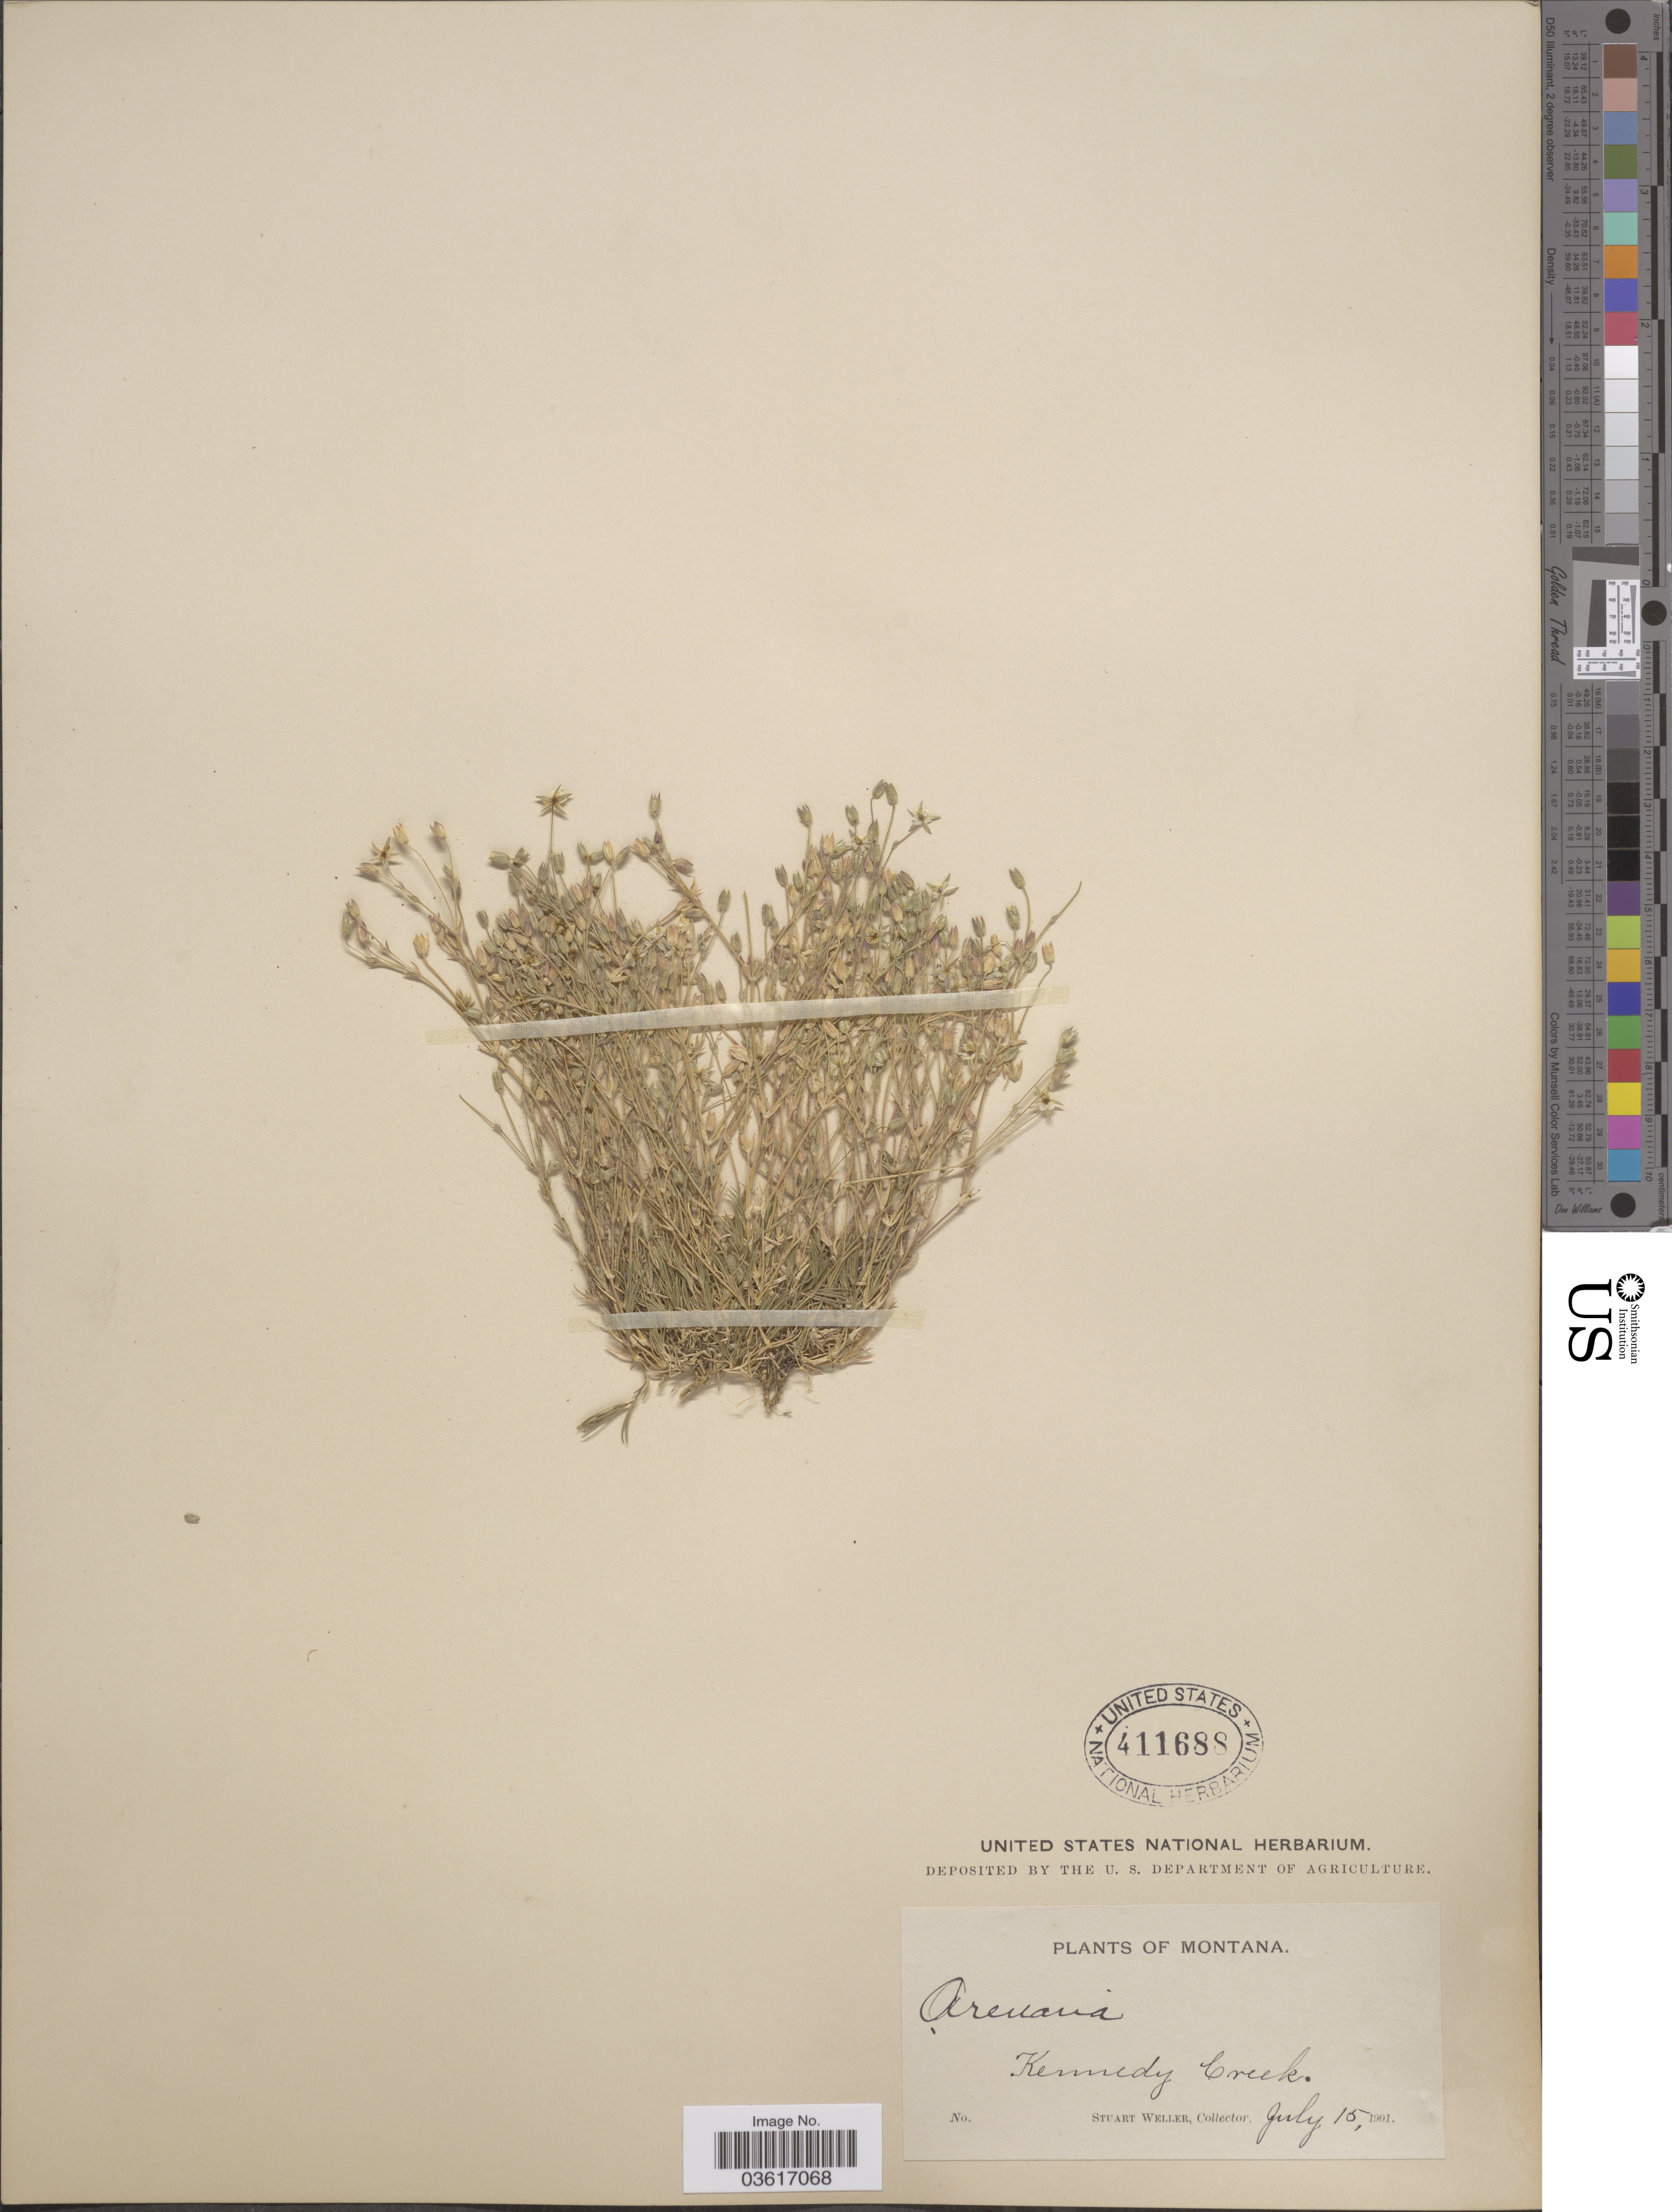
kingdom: Plantae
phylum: Tracheophyta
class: Magnoliopsida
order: Caryophyllales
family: Caryophyllaceae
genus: Minuartia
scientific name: Minuartia sp.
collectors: S. Weller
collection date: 1901-07-15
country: United States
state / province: Montana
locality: Kennedy Creek.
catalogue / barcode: US 411688